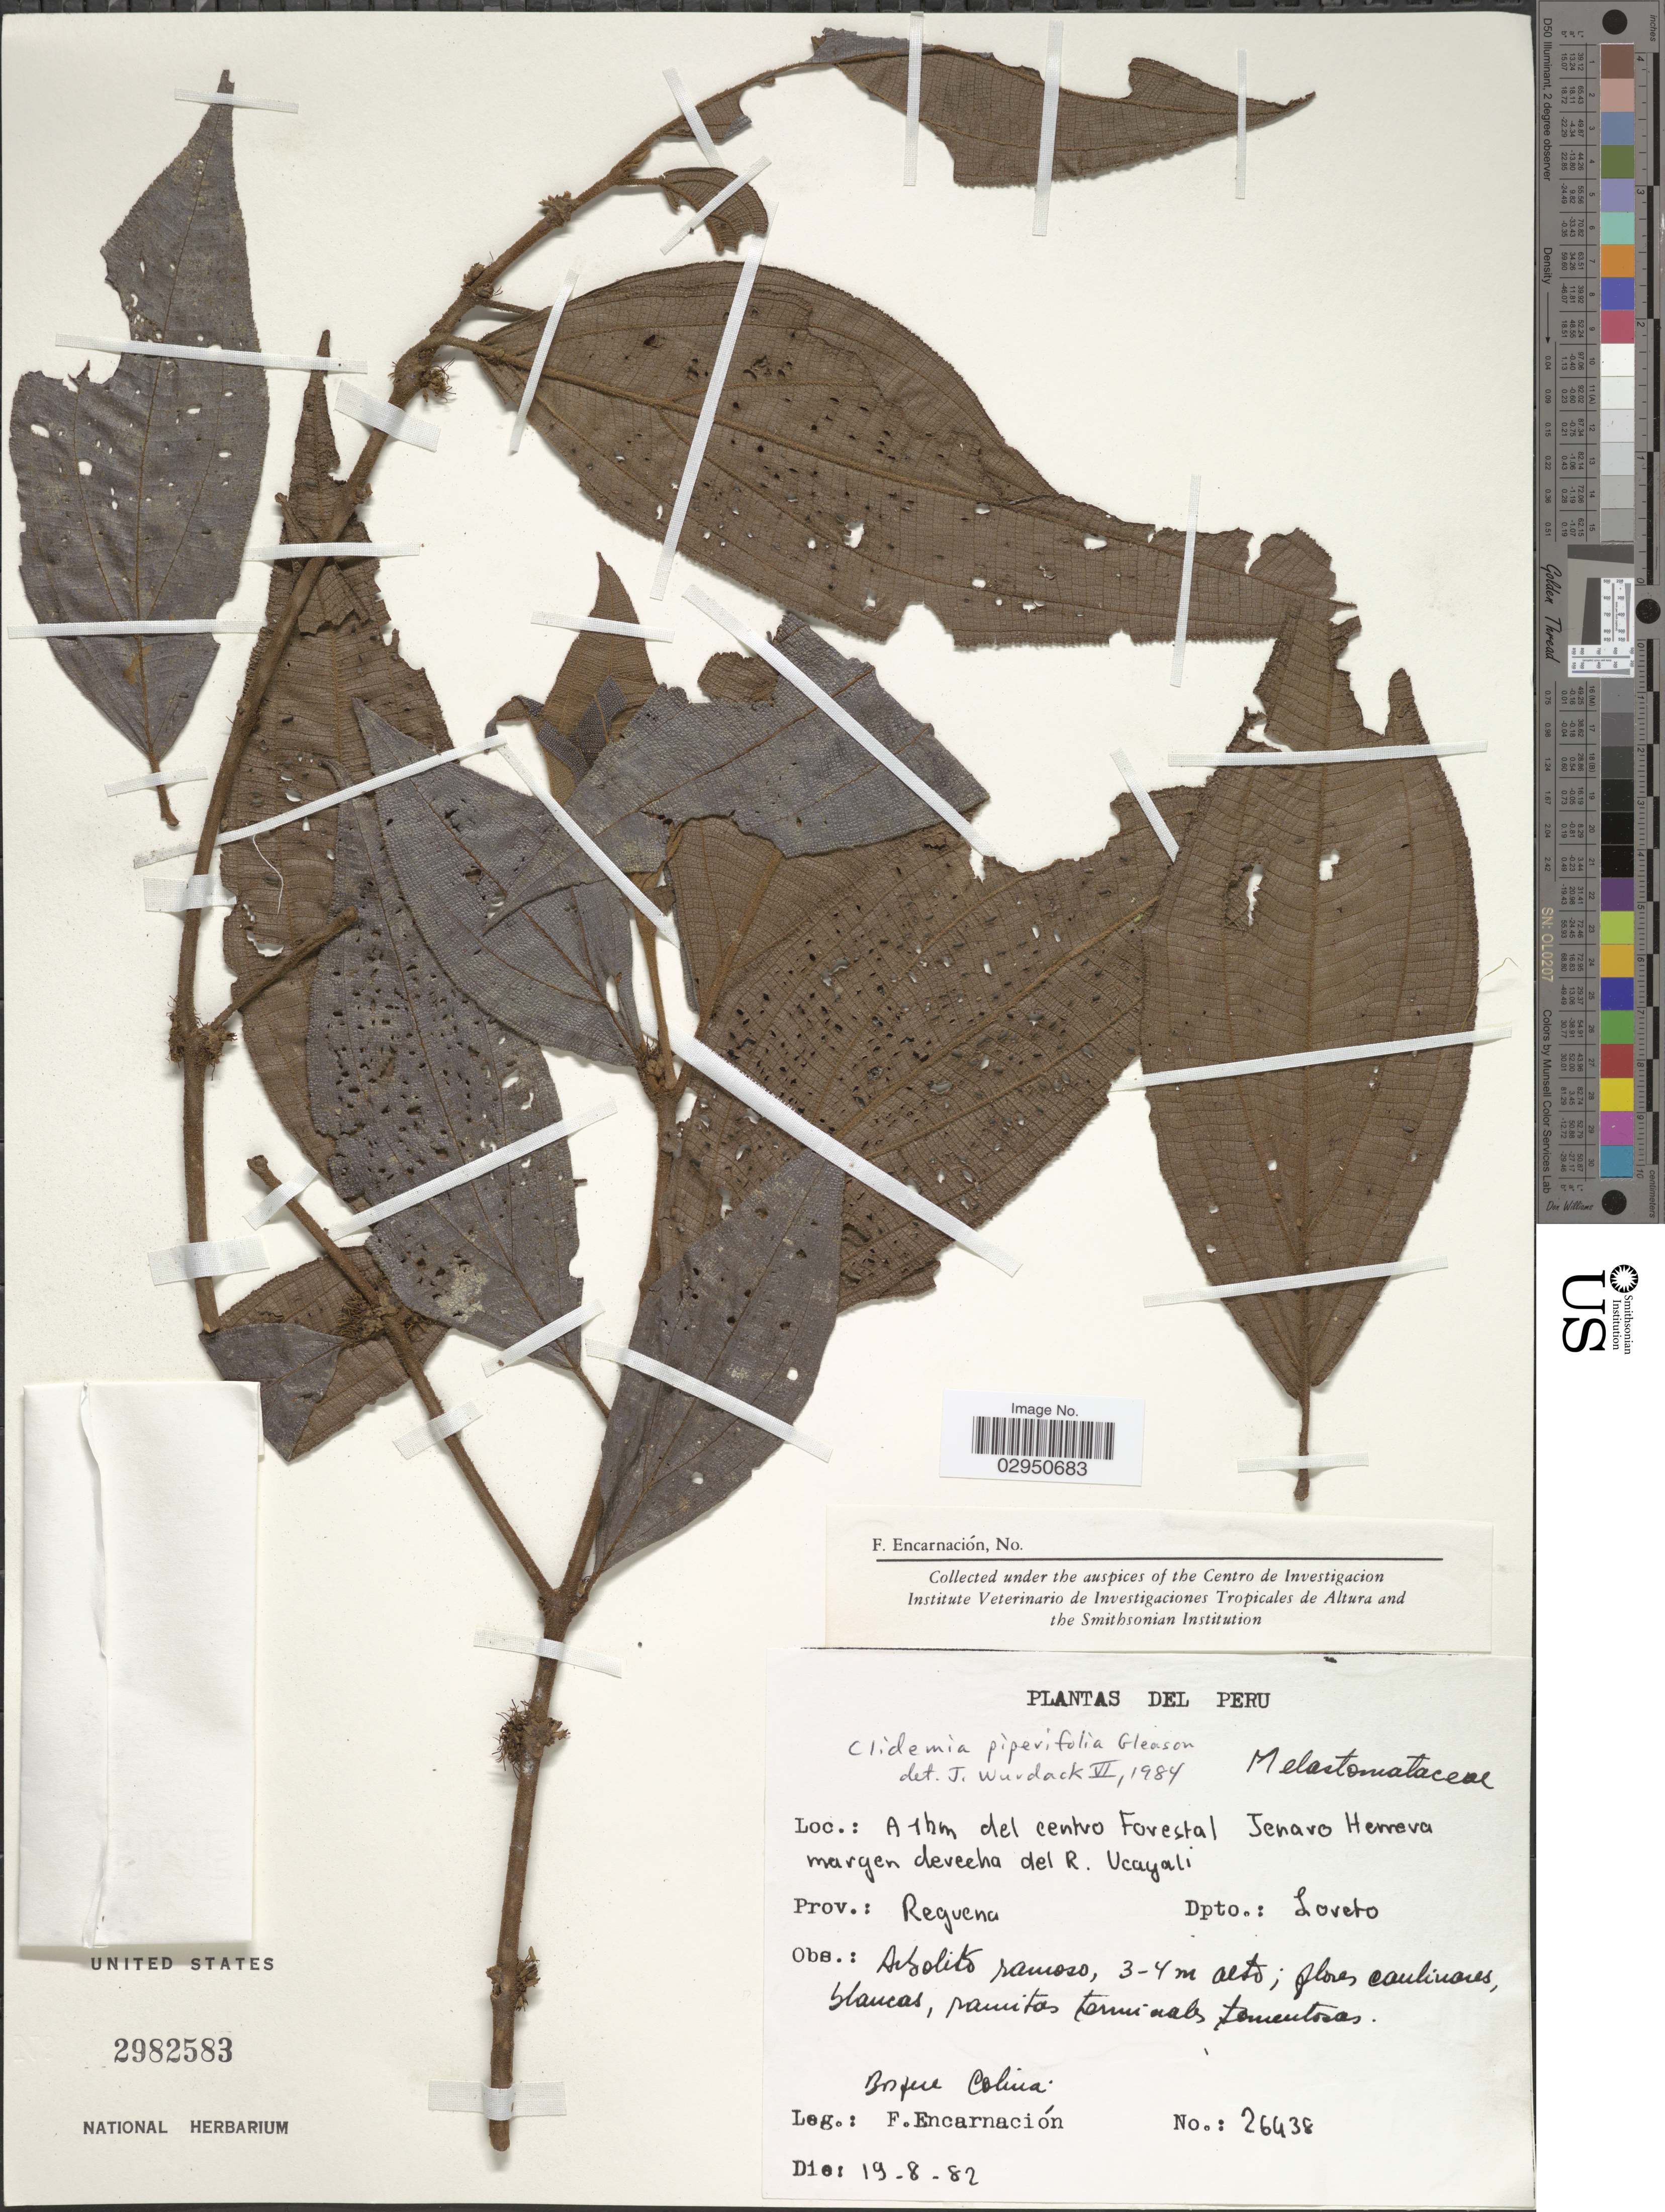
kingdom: Plantae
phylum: Tracheophyta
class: Magnoliopsida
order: Myrtales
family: Melastomataceae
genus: Clidemia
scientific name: Clidemia piperifolia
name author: Gleason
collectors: F. Encarnación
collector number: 26438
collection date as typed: Transcribed d/m/y: 19/8/82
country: Peru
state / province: Loreto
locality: A 1 km del centro Forestal Jenavo Herrera margen derecha del R. Ucayali. Prov.: Requena. Dpto. Loreto.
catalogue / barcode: US 2982583